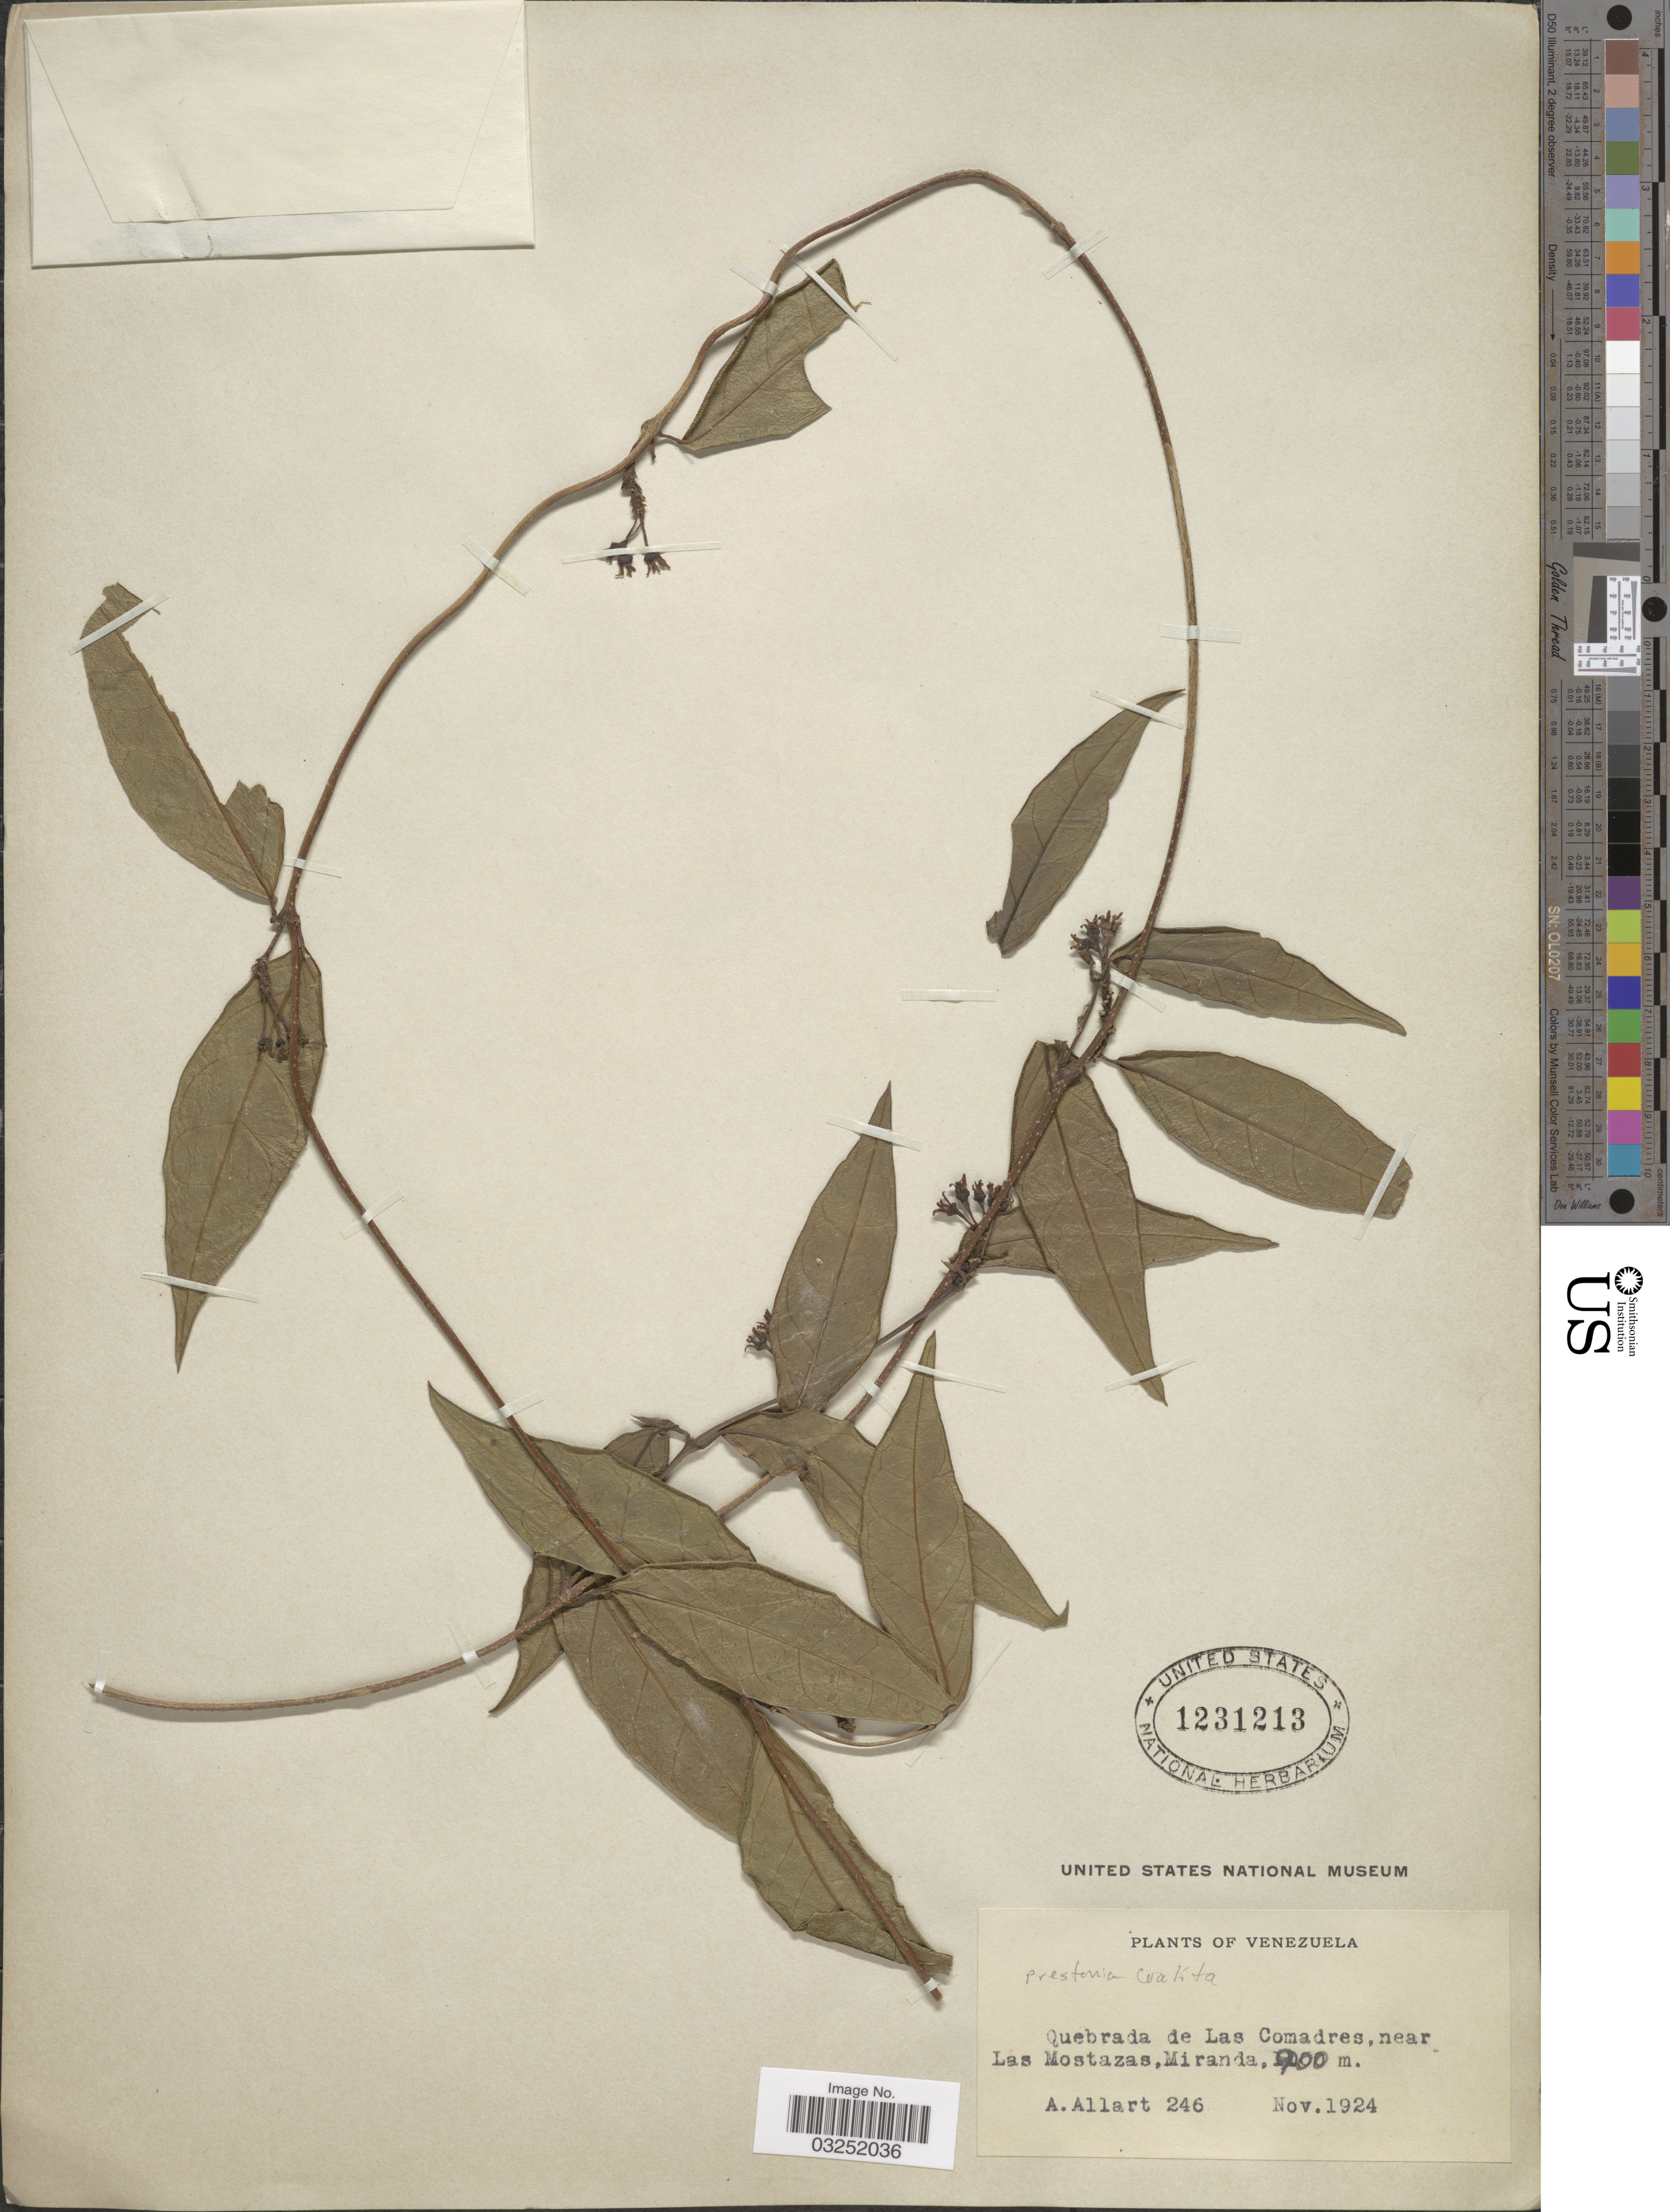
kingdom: Plantae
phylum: Tracheophyta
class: Magnoliopsida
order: Gentianales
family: Apocynaceae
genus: Prestonia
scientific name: Prestonia coalita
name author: (Vell.) Woodson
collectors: A. Allart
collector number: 246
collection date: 1924-11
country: Venezuela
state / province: Miranda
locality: Quebrada de Las Comadres, near Las Mostazas, Miranda.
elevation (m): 700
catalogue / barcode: US 1231213